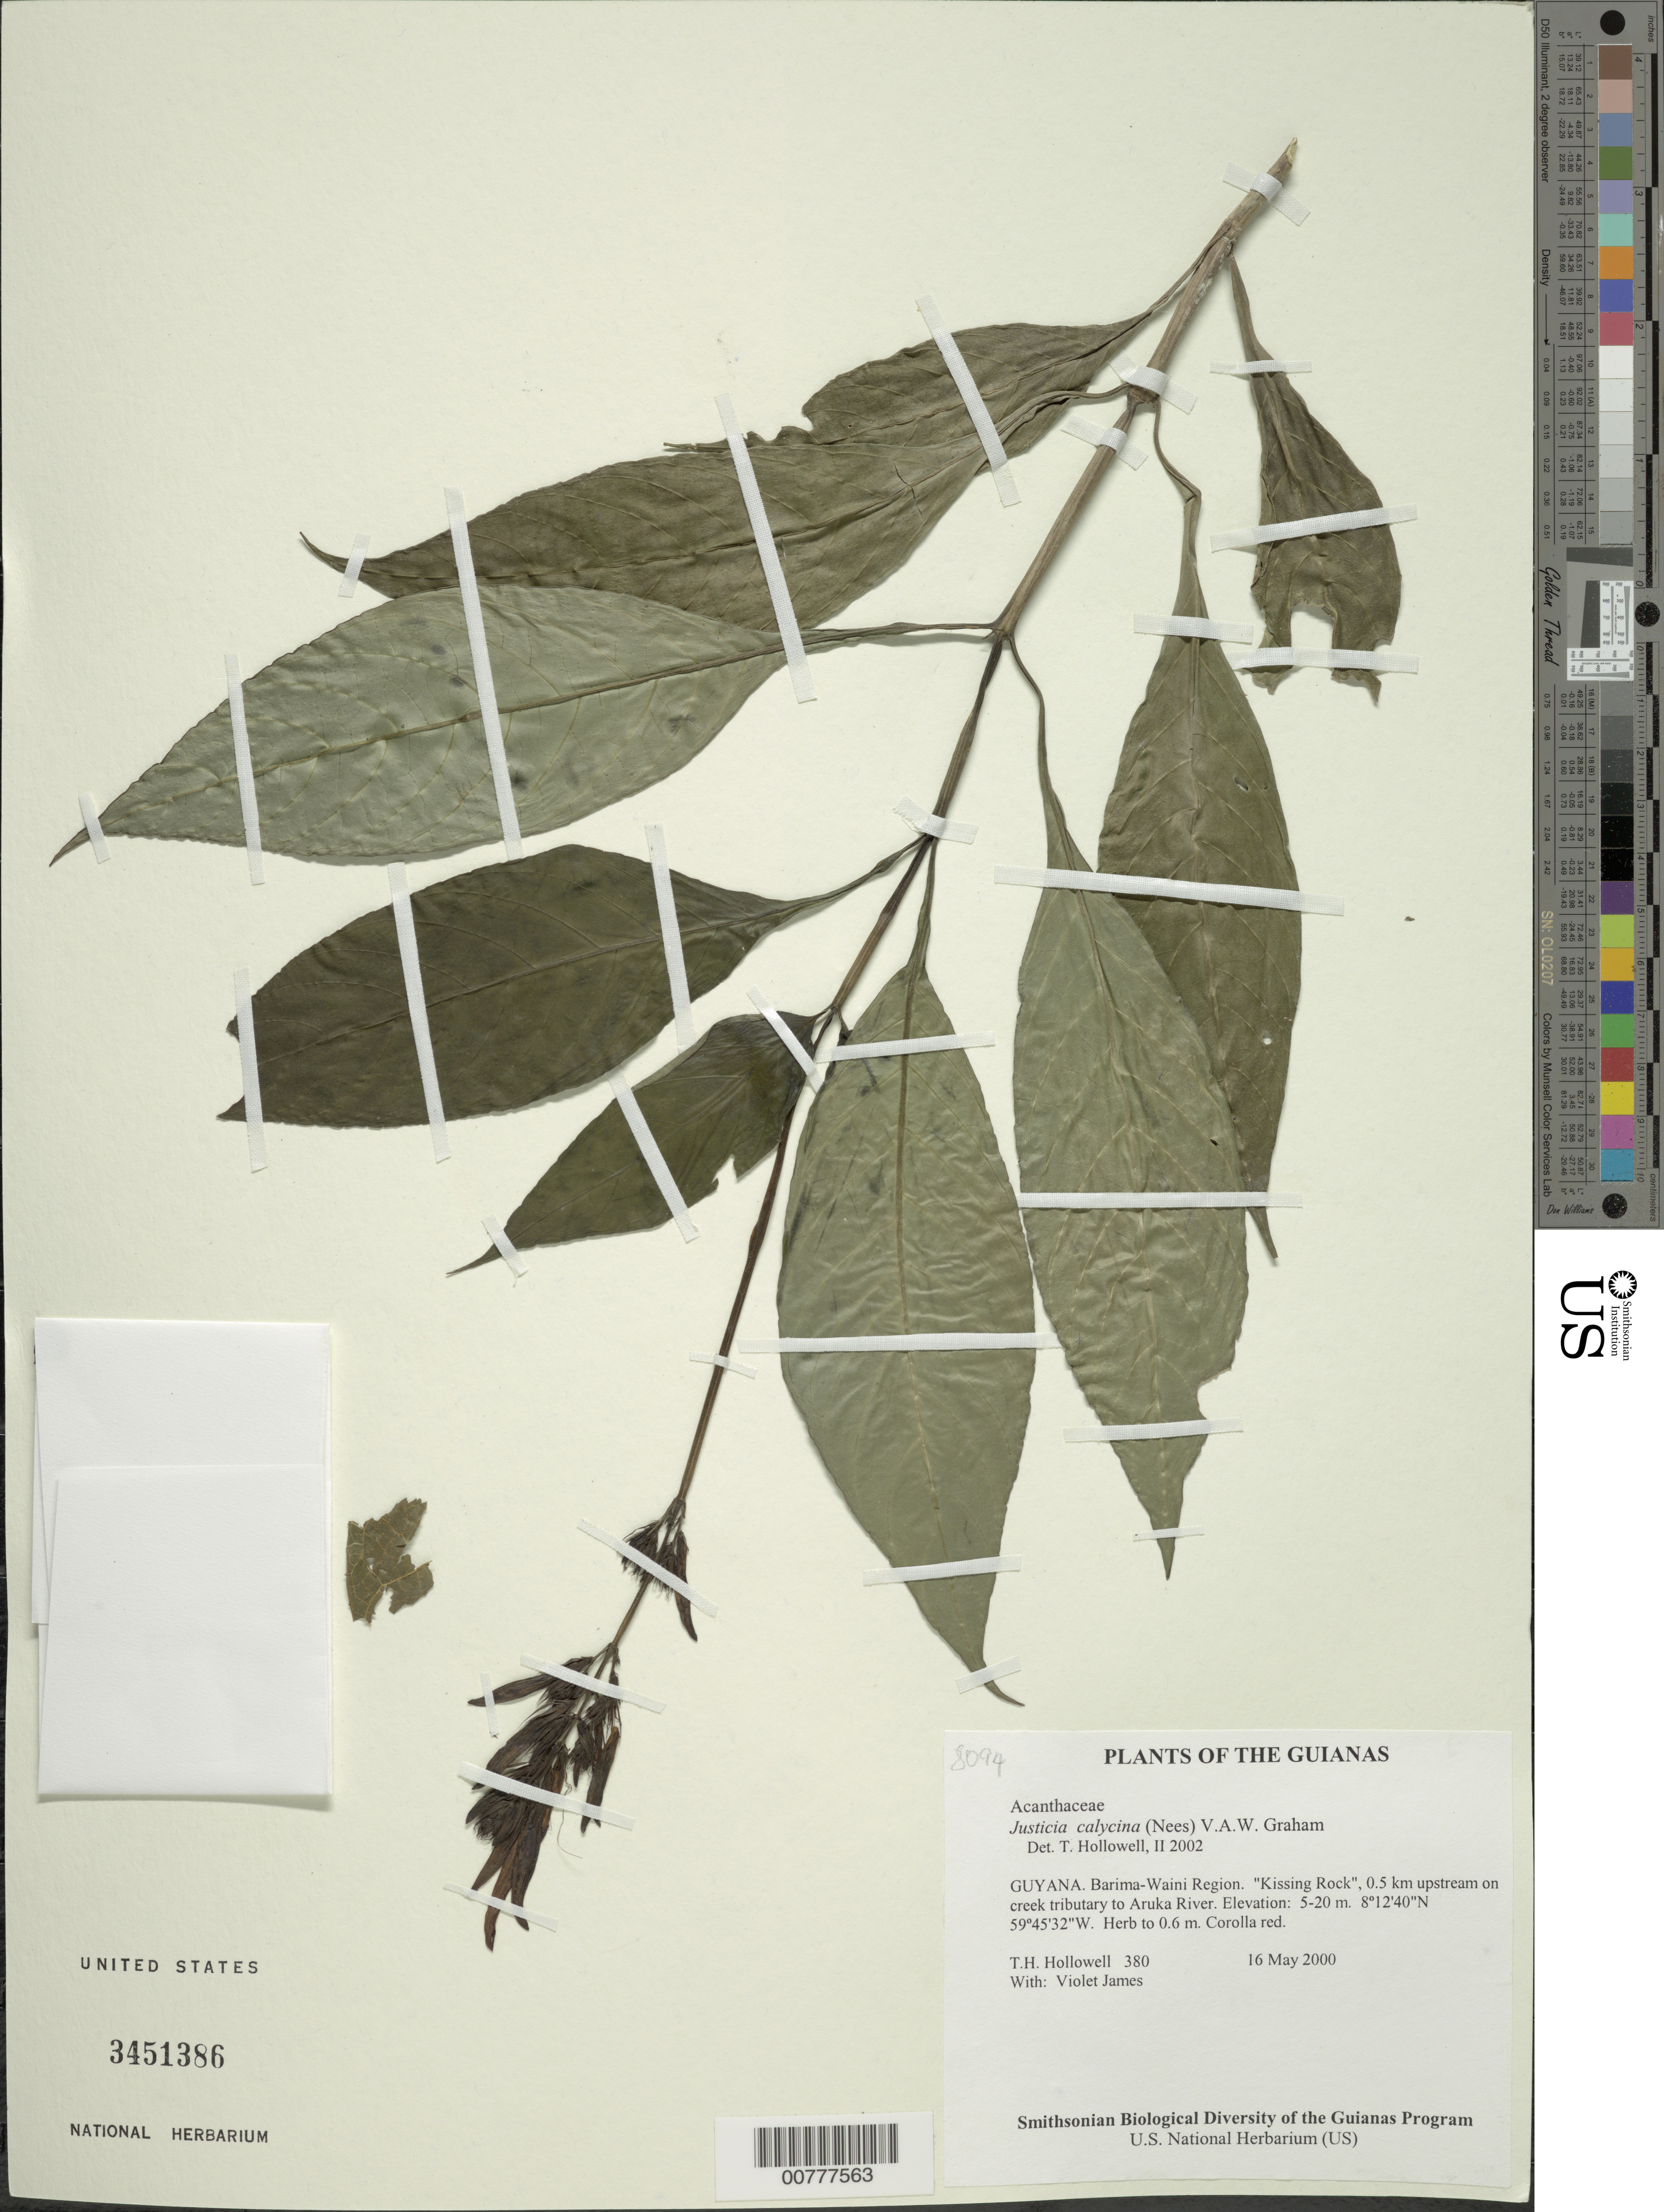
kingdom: Plantae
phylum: Tracheophyta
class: Magnoliopsida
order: Lamiales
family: Acanthaceae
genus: Justicia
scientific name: Justicia calycina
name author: (Nees) V.A.W. Graham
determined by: Hollowell, T. H., (BOT), Smithsonian Institution - National Museum of Natural History (UNITED STATES)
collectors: T. Hollowell & V. James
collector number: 380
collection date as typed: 16 May 2000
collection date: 2000-05-16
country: Guyana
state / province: Barima-Waini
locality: "Kissing Rock", 0.5 km upstream on creek tributary to Aruka River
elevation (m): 5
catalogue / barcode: US 3451386